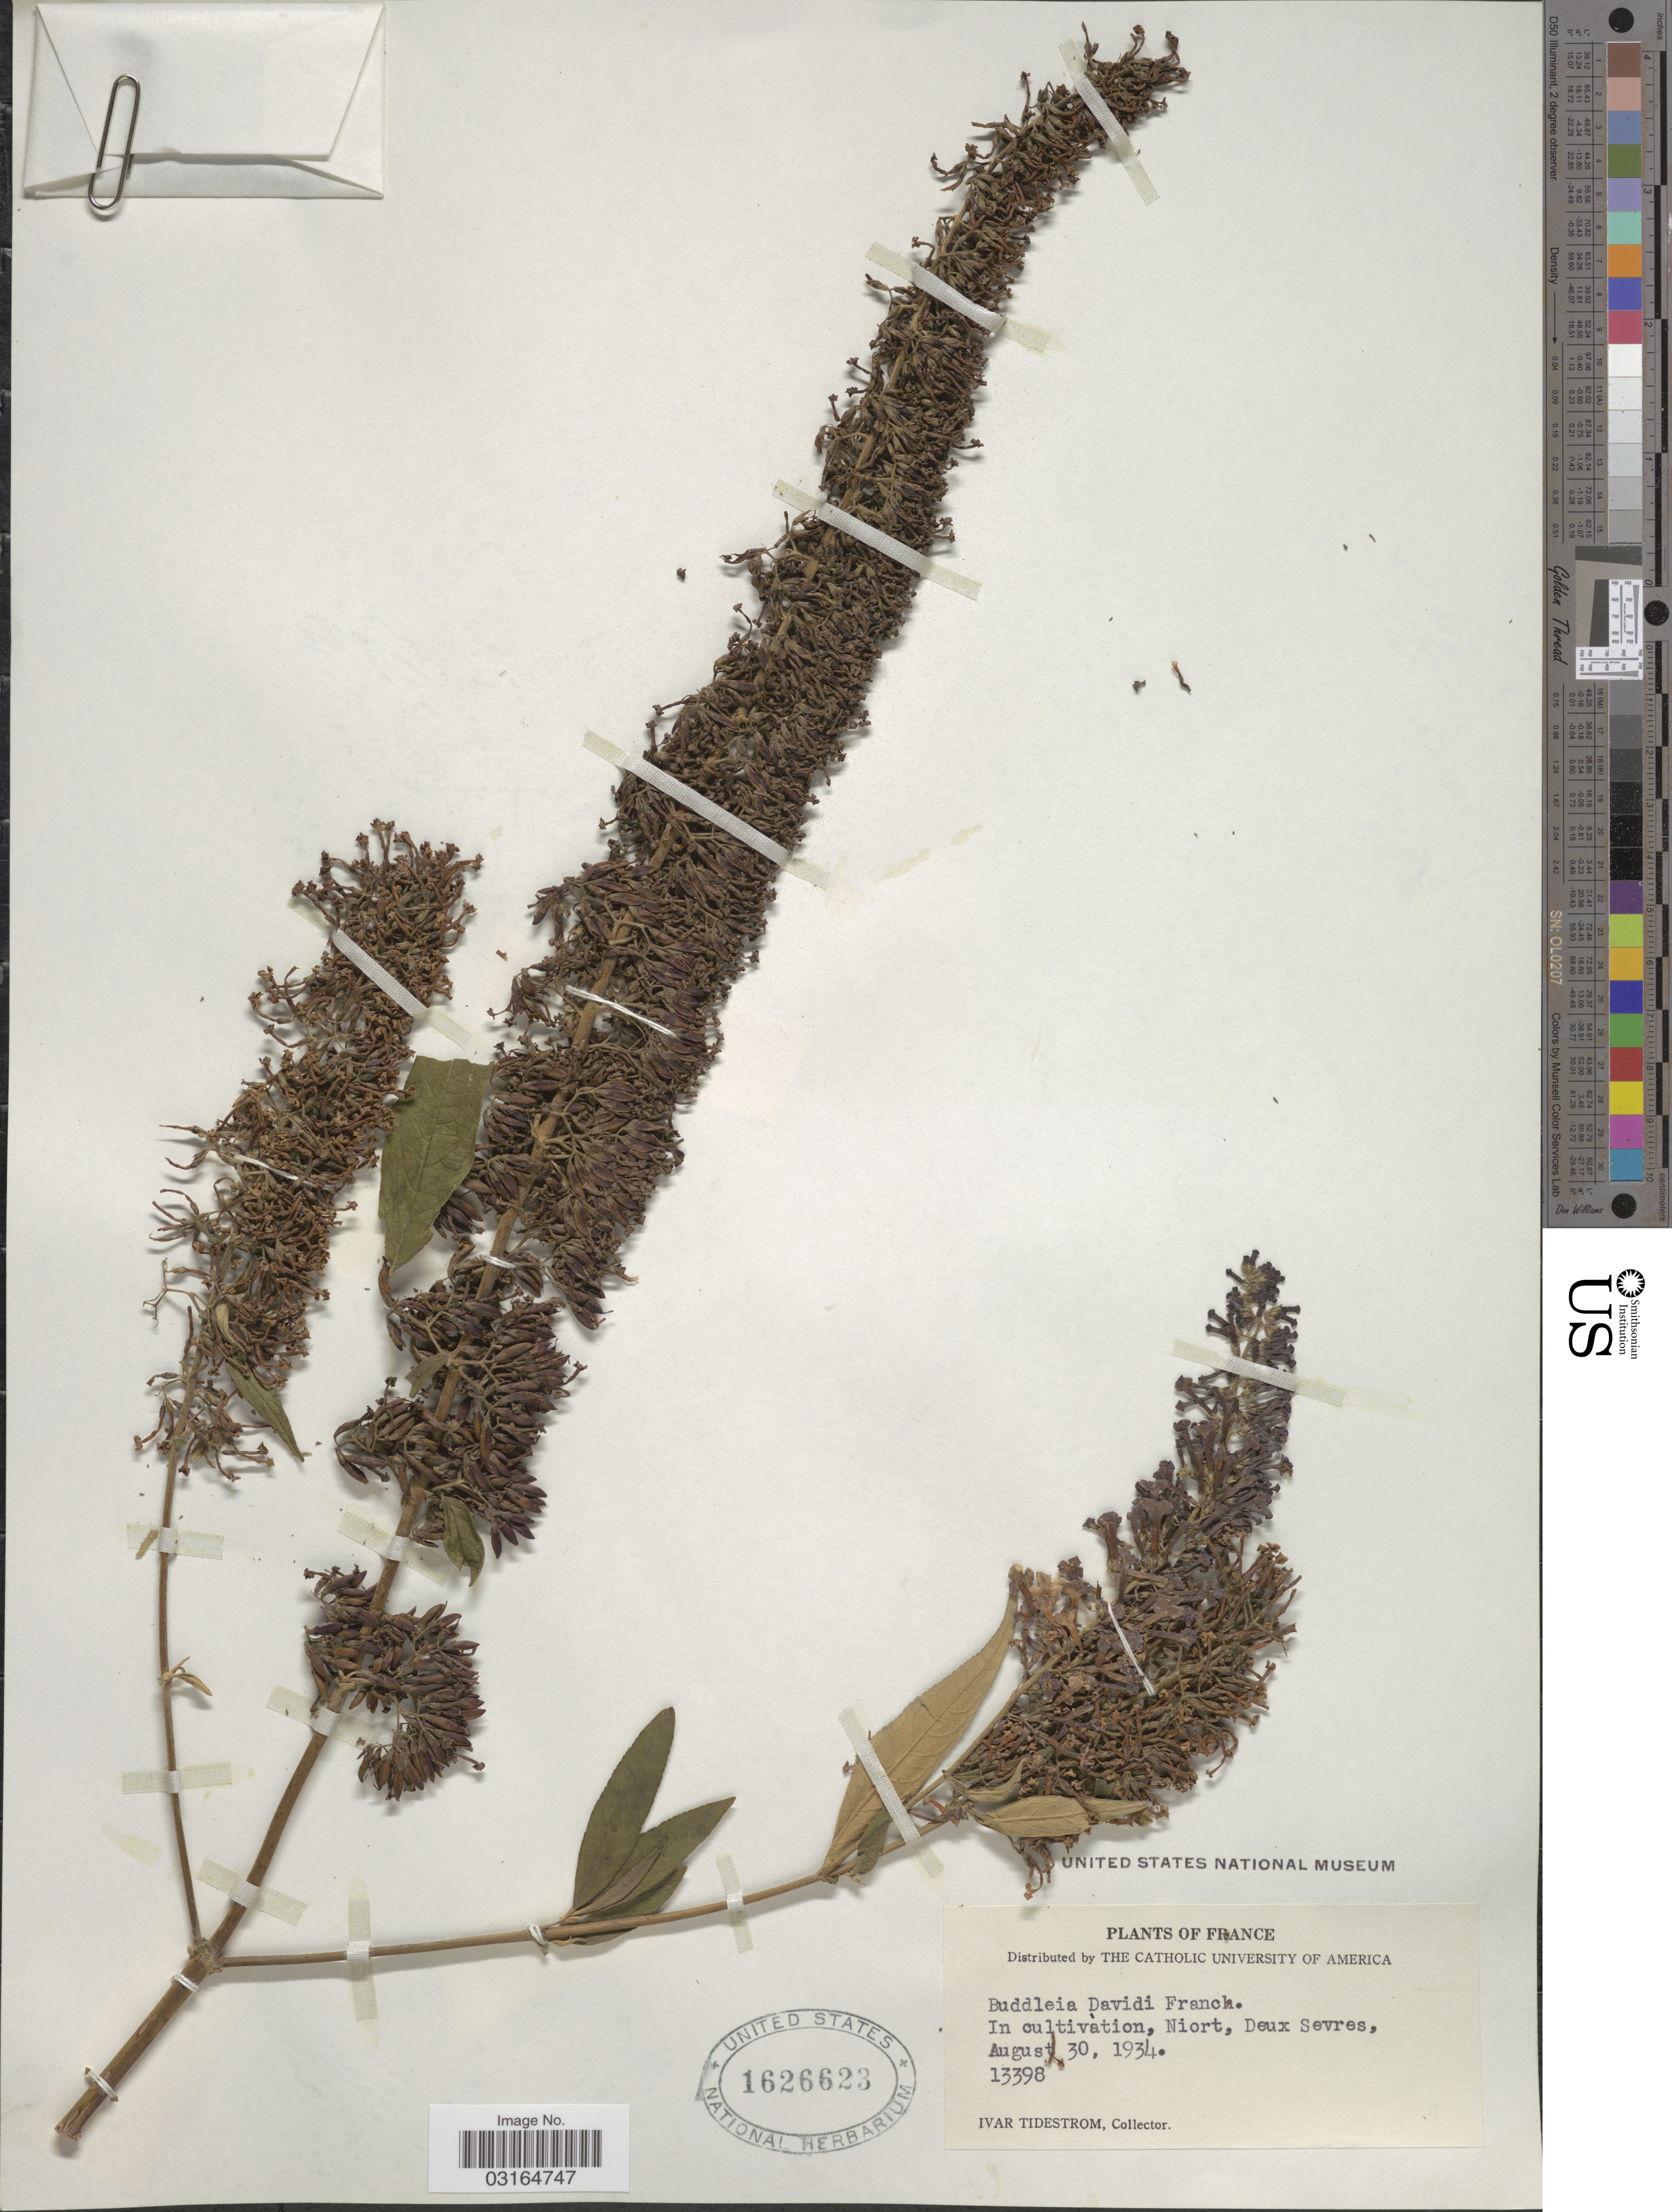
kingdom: Plantae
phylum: Tracheophyta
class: Magnoliopsida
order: Lamiales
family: Scrophulariaceae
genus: Buddleja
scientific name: Buddleja davidii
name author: Franch.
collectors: I. F. Tidestrom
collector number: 13398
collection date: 1934-08-30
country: France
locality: In cultivation, Niort, Deux Sevres.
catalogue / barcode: US 1626623